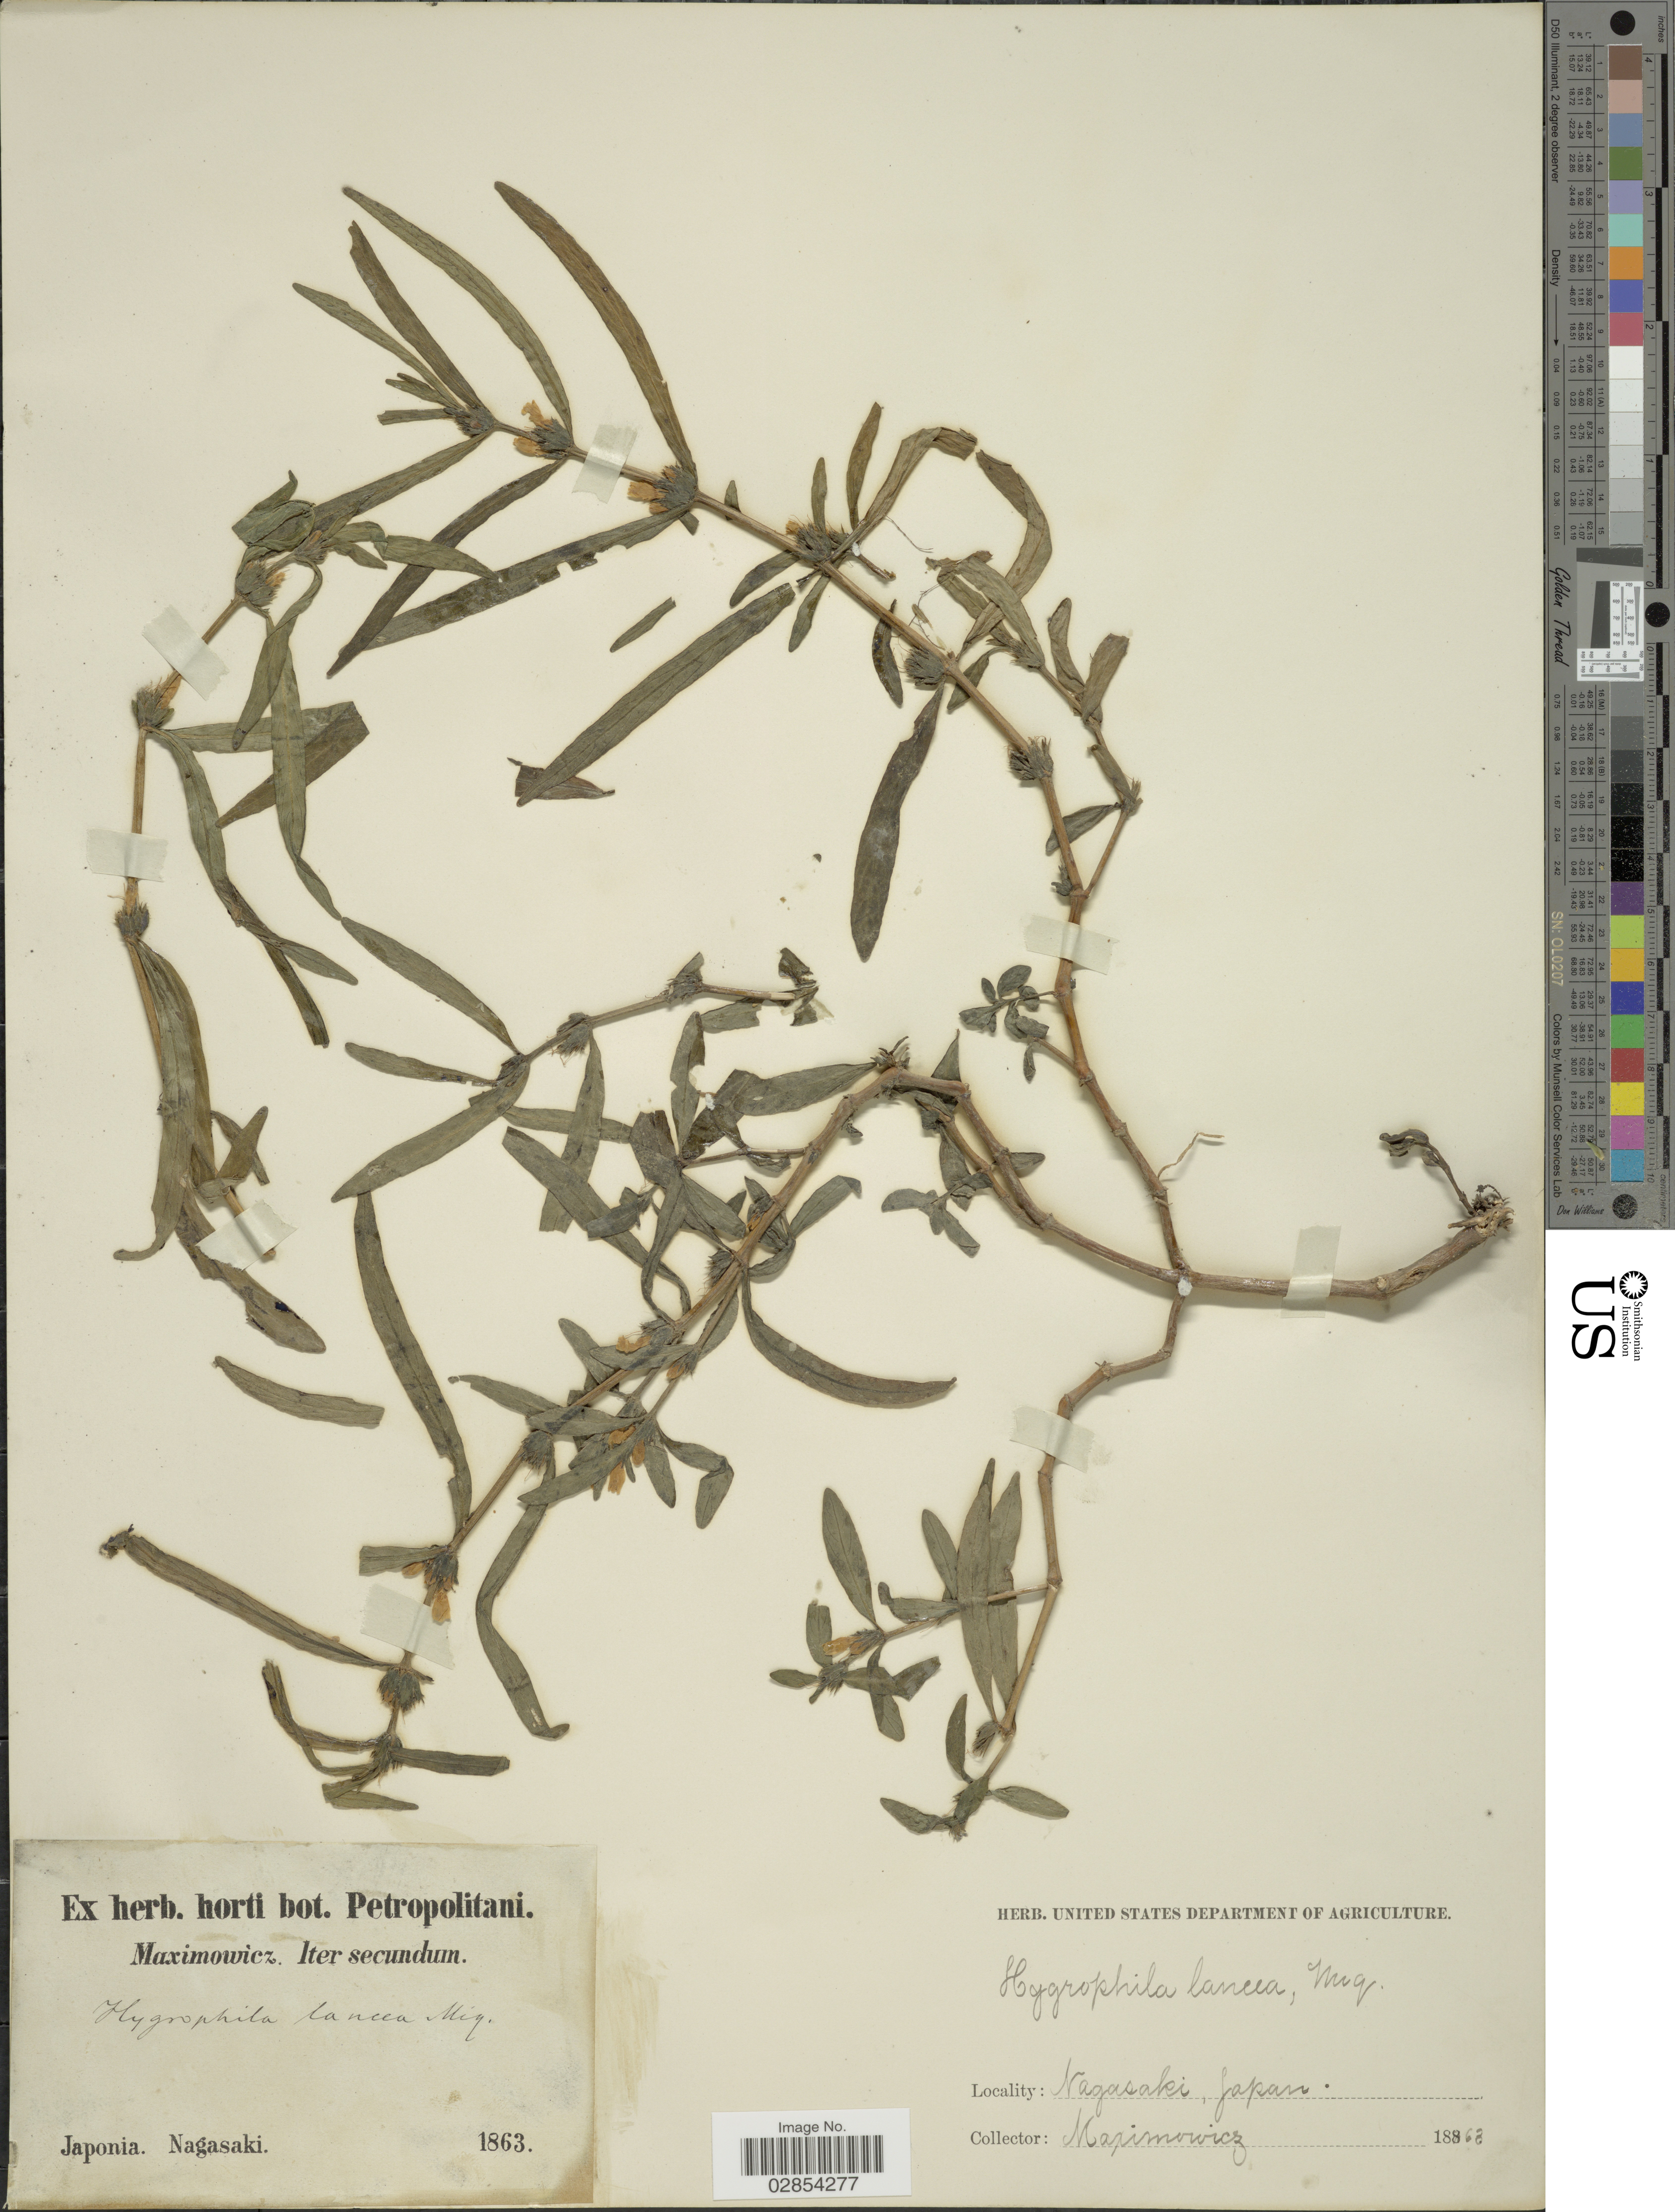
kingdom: Plantae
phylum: Tracheophyta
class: Magnoliopsida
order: Lamiales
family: Acanthaceae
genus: Hygrophila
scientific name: Hygrophila lancea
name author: Miq.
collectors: -. Maximowicz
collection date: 1863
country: Japan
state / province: Nagasaki